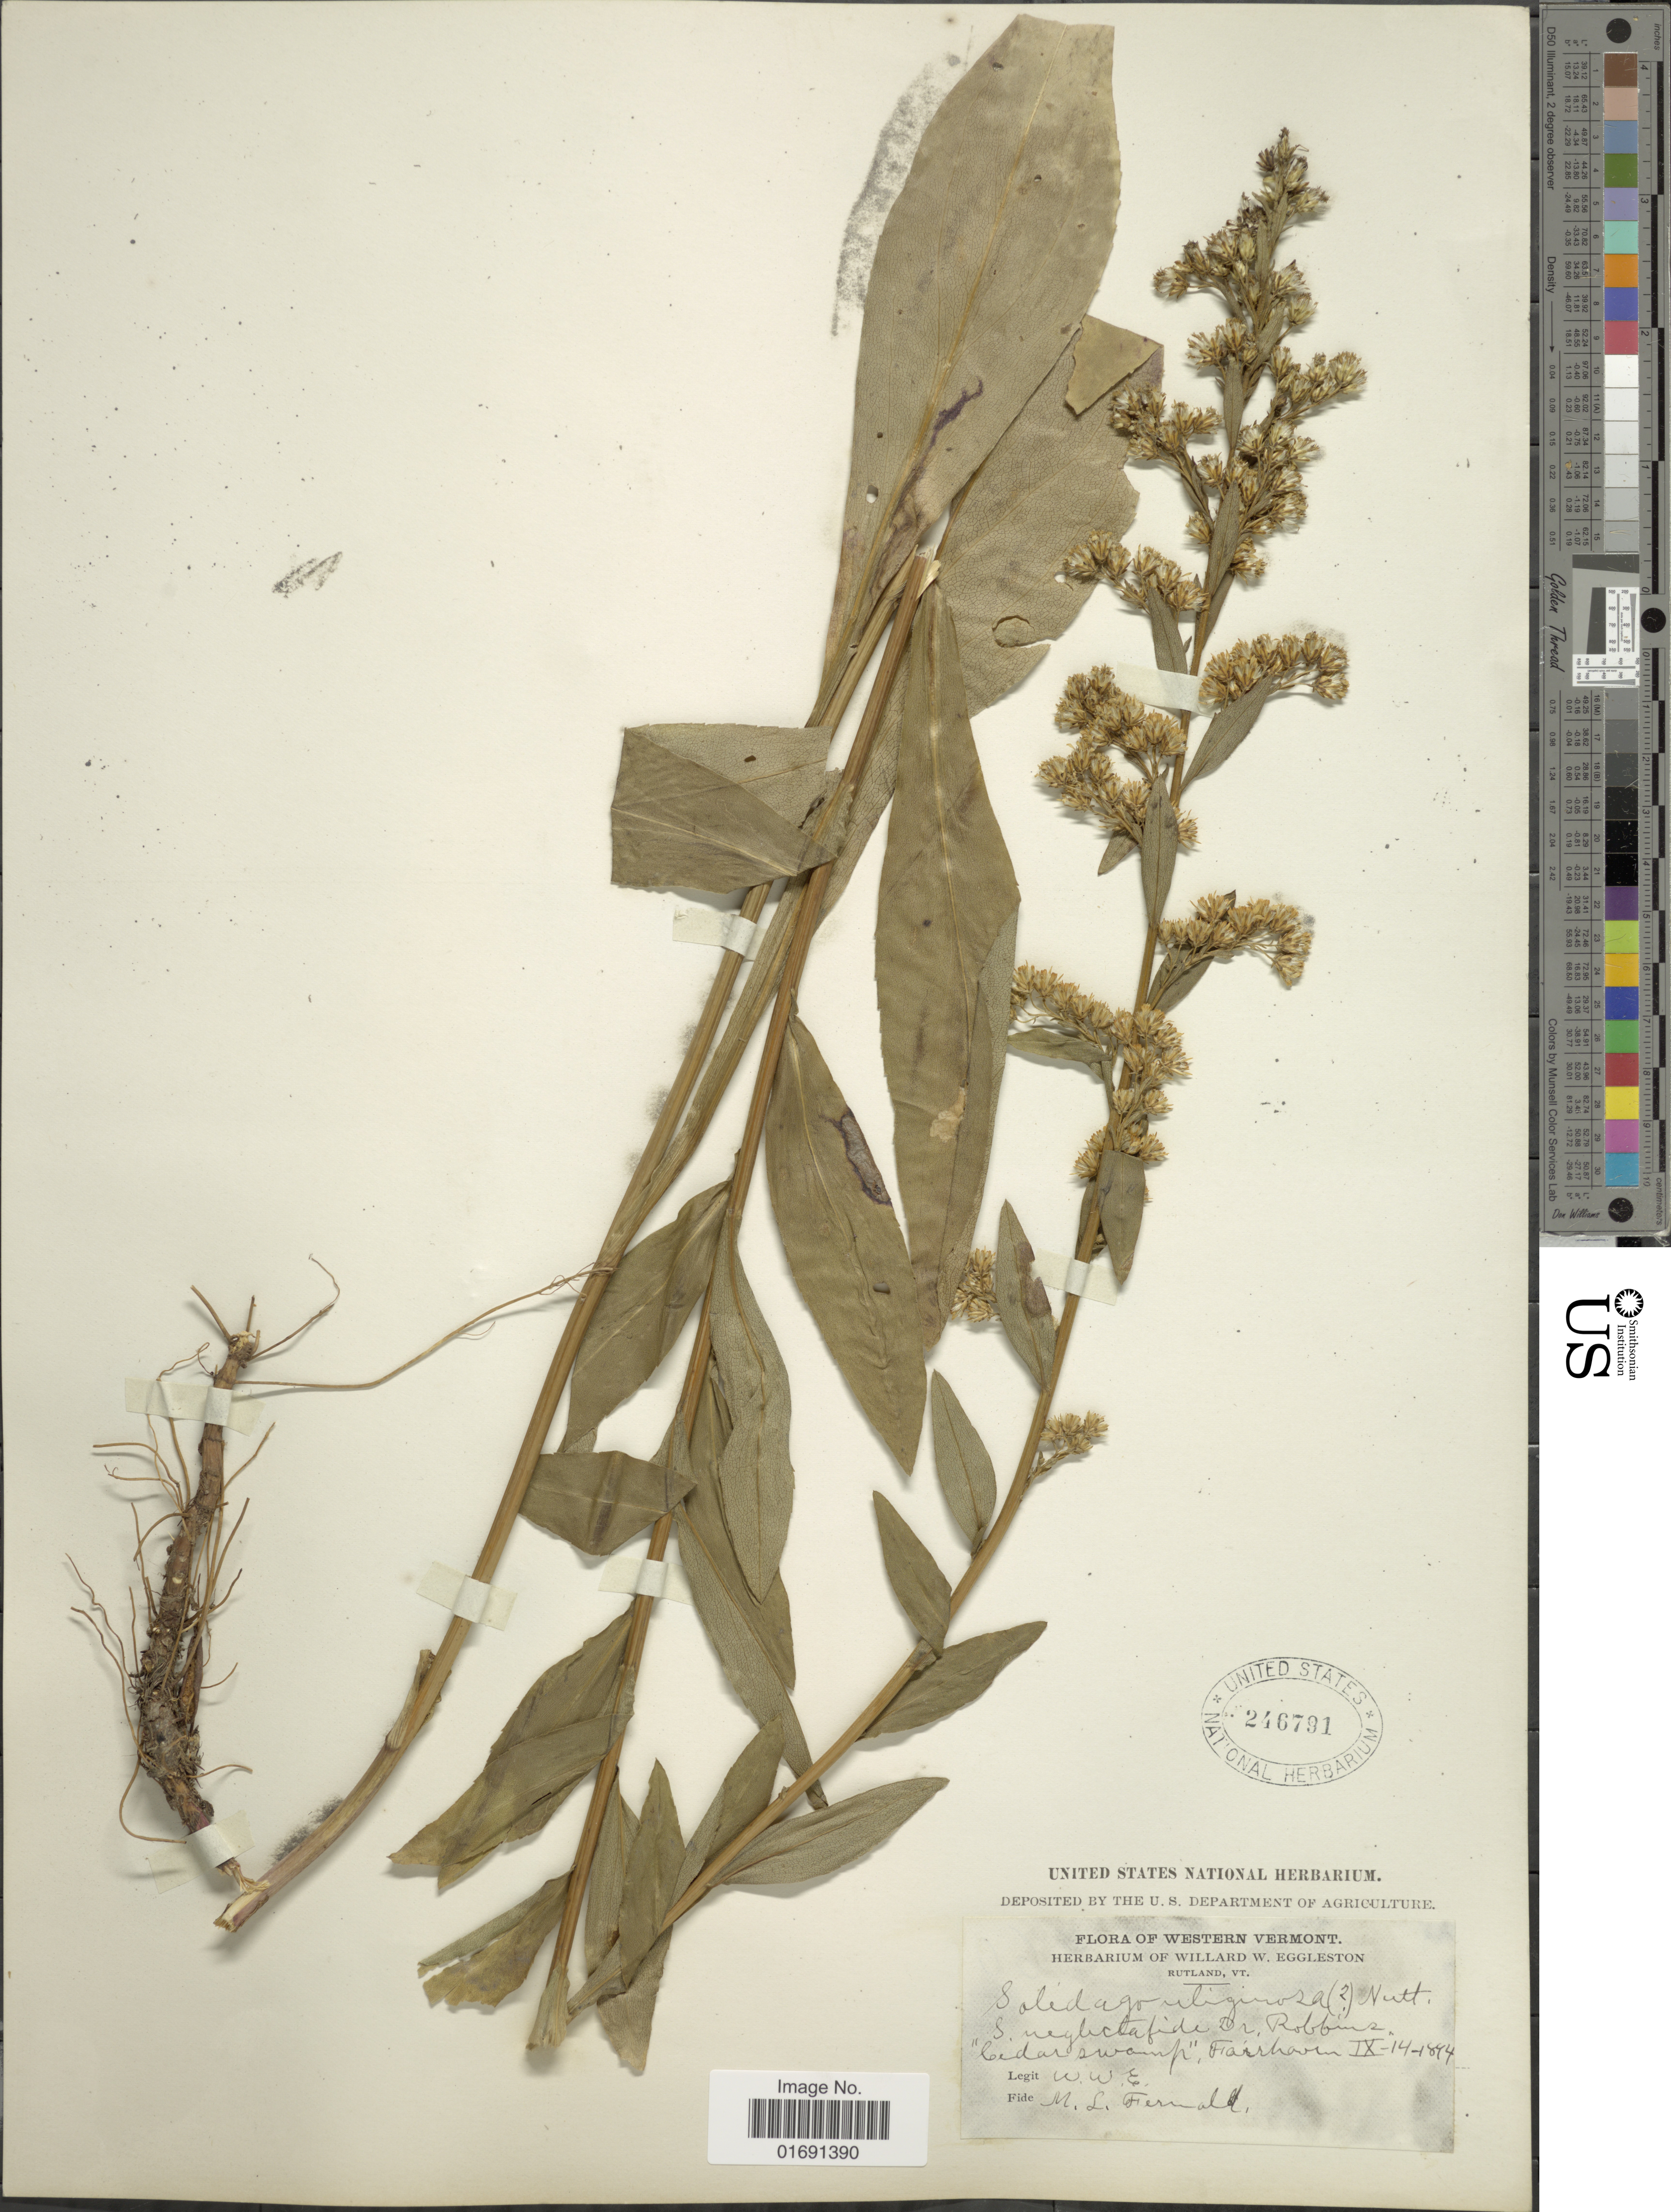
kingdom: Plantae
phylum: Tracheophyta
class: Magnoliopsida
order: Asterales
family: Asteraceae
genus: Solidago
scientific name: Solidago uniligulata var. neglecta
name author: Fernald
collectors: M. L. Fernald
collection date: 1894-09-14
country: United States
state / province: Vermont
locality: Western Vermont, Cedar Swamp, Fairhaven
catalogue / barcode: US 246791